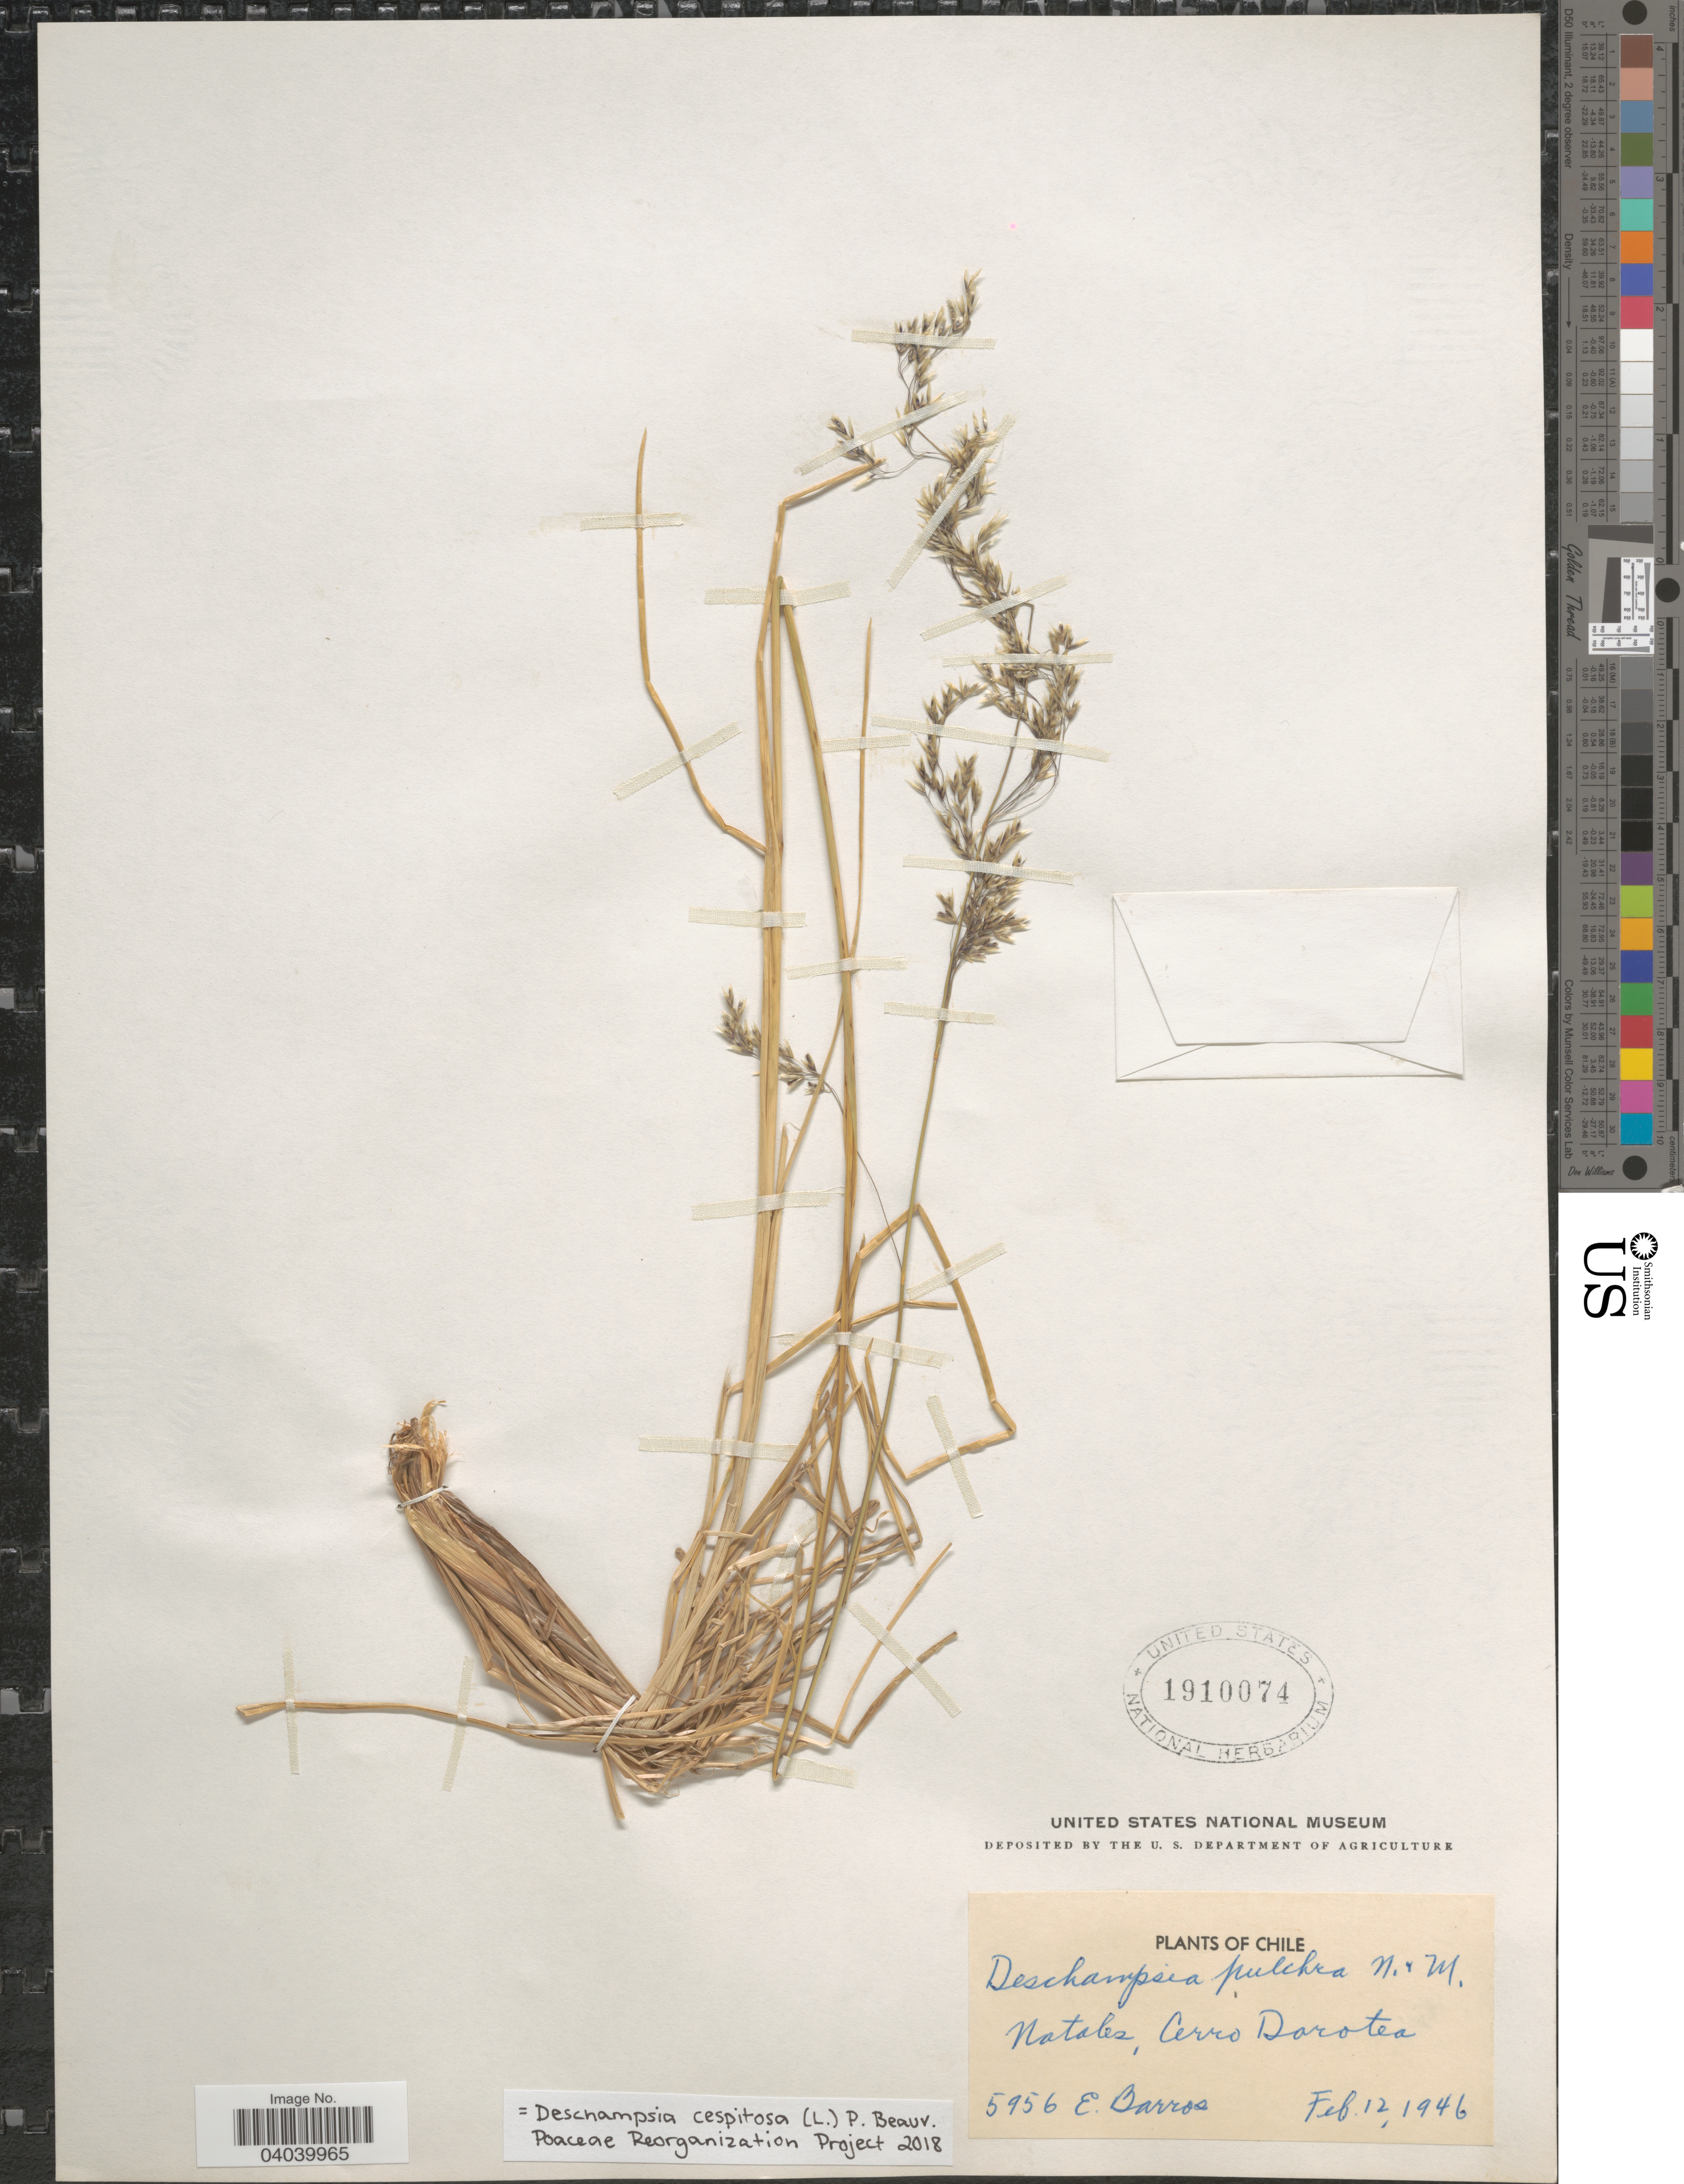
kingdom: Plantae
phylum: Tracheophyta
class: Liliopsida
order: Poales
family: Poaceae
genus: Deschampsia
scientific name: Deschampsia cespitosa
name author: (L.) P. Beauv.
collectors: E. Barros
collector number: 5956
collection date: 1946-02-12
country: Chile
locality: Natales, Cerro Darotea.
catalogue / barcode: US 1910074